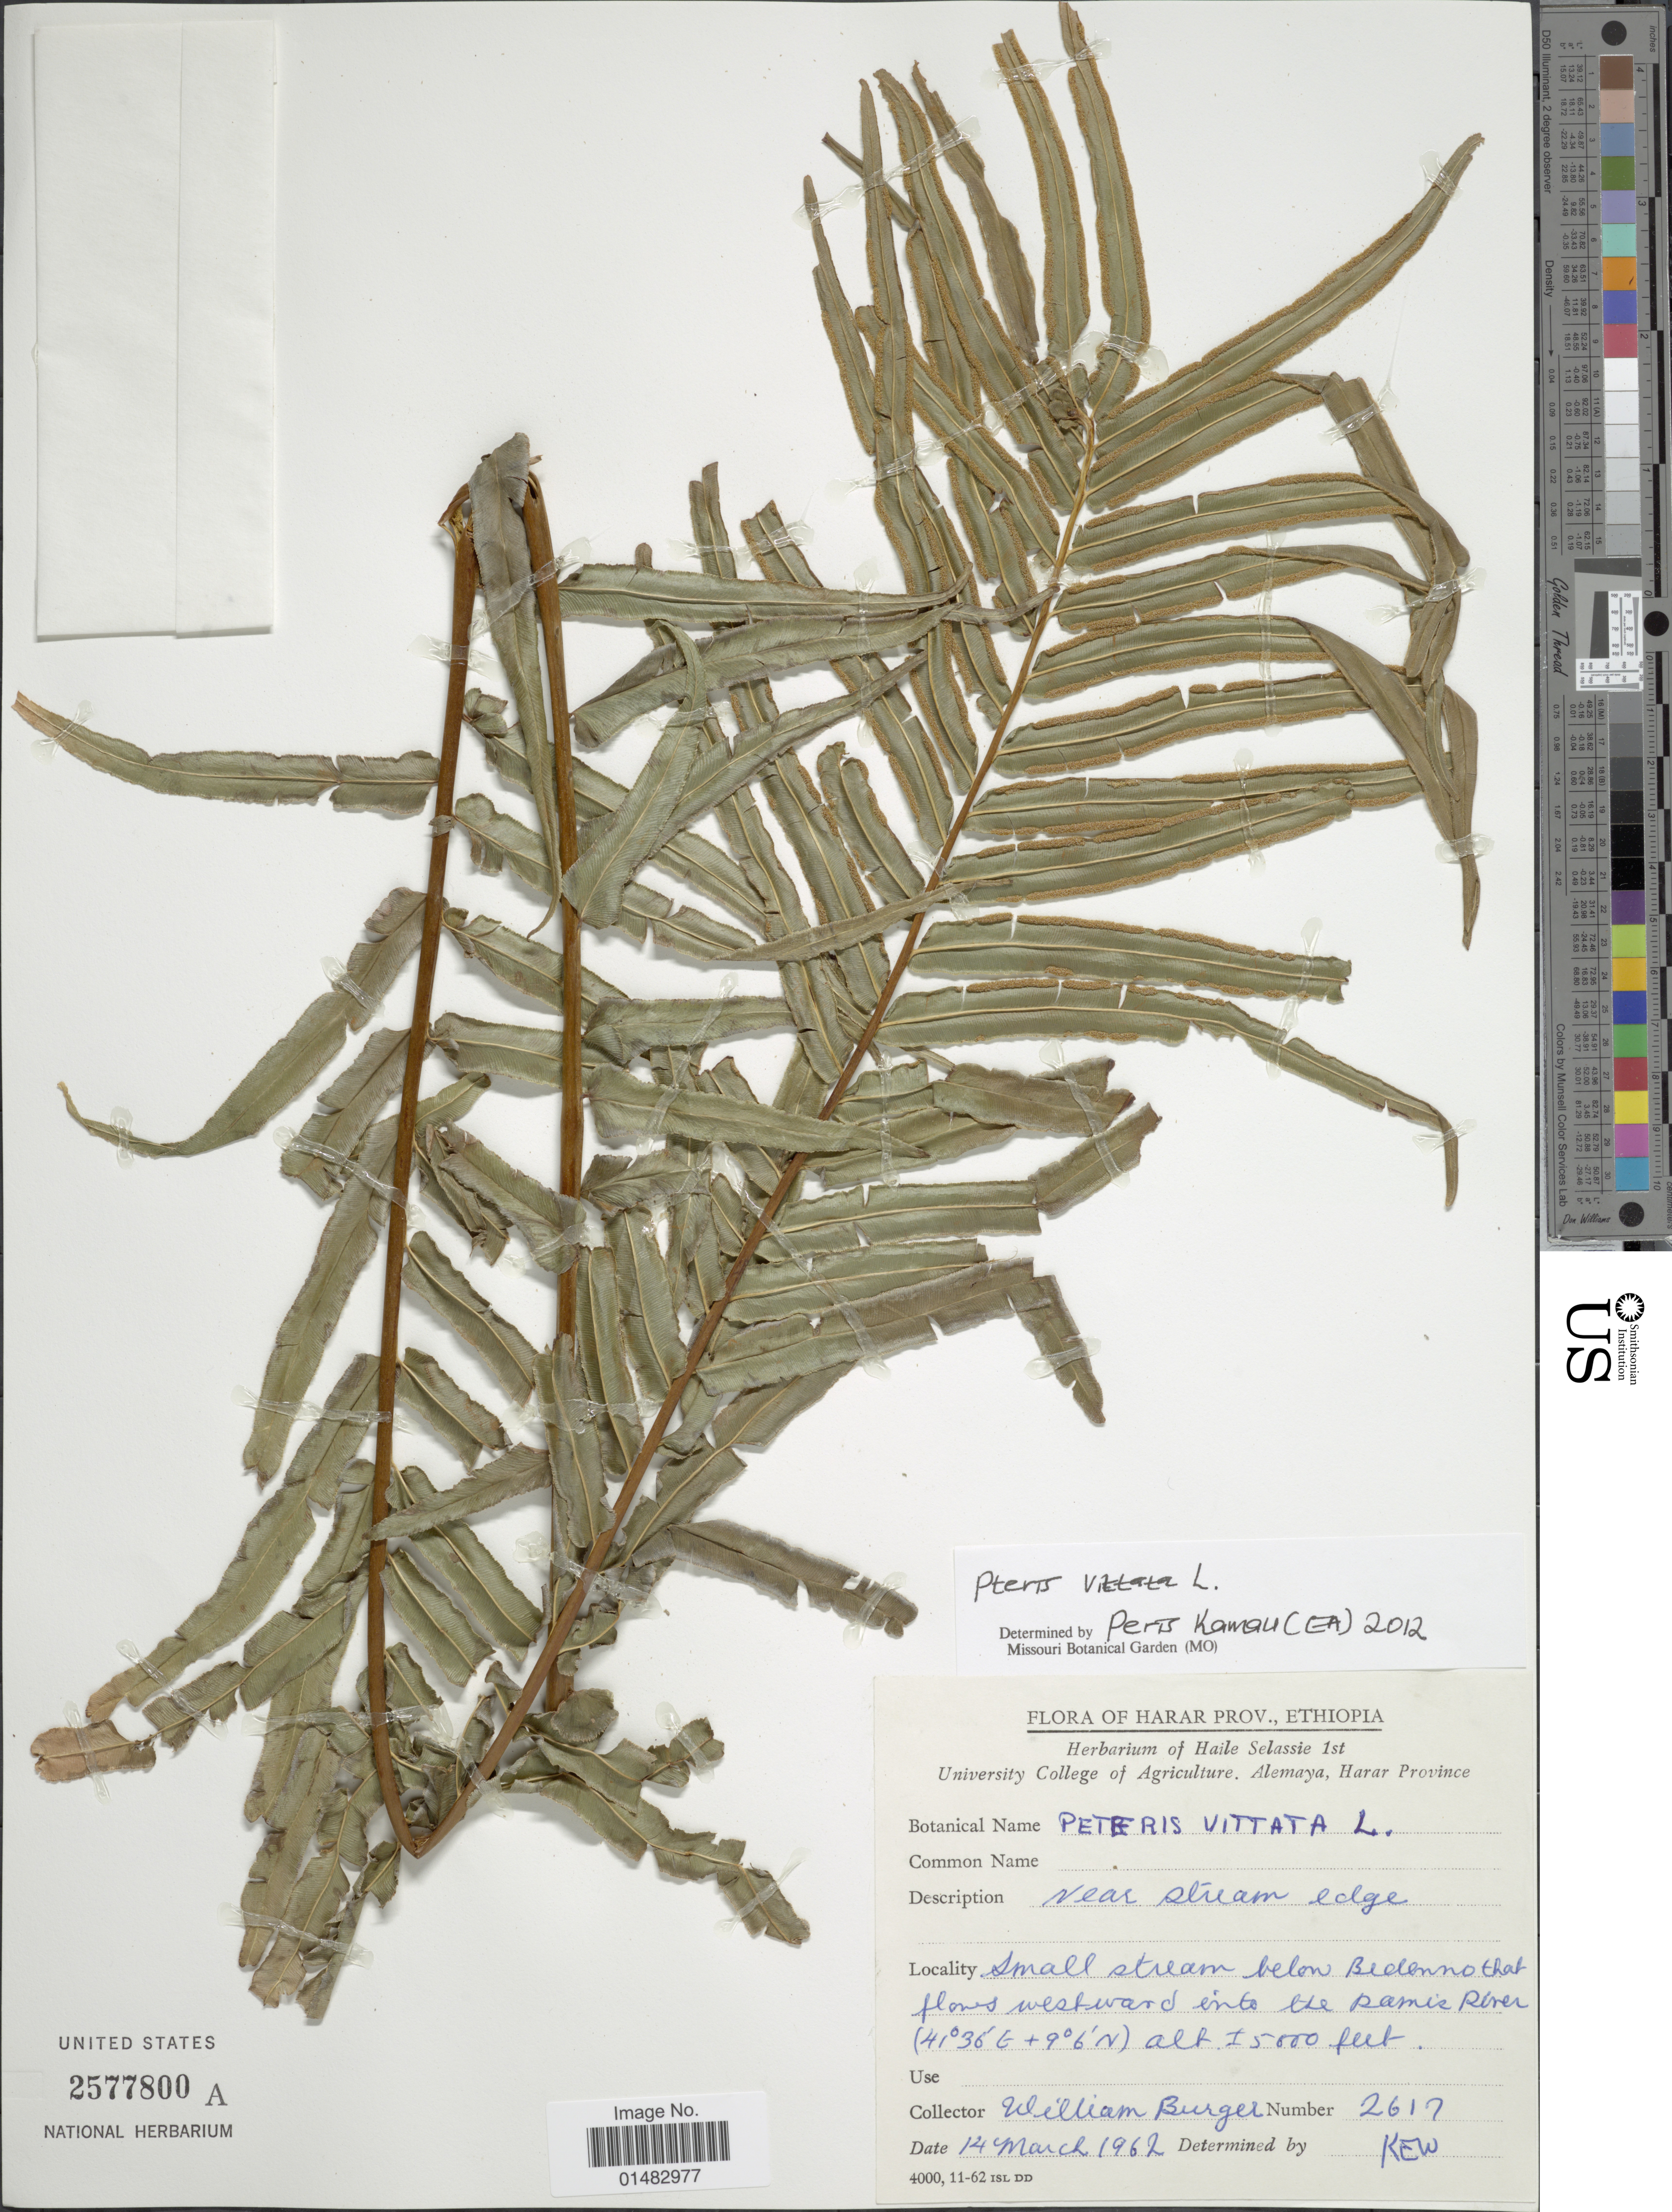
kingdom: Plantae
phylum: Tracheophyta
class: Polypodiopsida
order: Polypodiales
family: Pteridaceae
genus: Pteris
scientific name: Pteris vittata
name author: L.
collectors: W. Burger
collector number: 2617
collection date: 1962-03-14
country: Ethiopia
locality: Harar Prov., small stream below Bedennothat flows westward into the pamis river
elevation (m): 1524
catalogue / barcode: US 2577800A